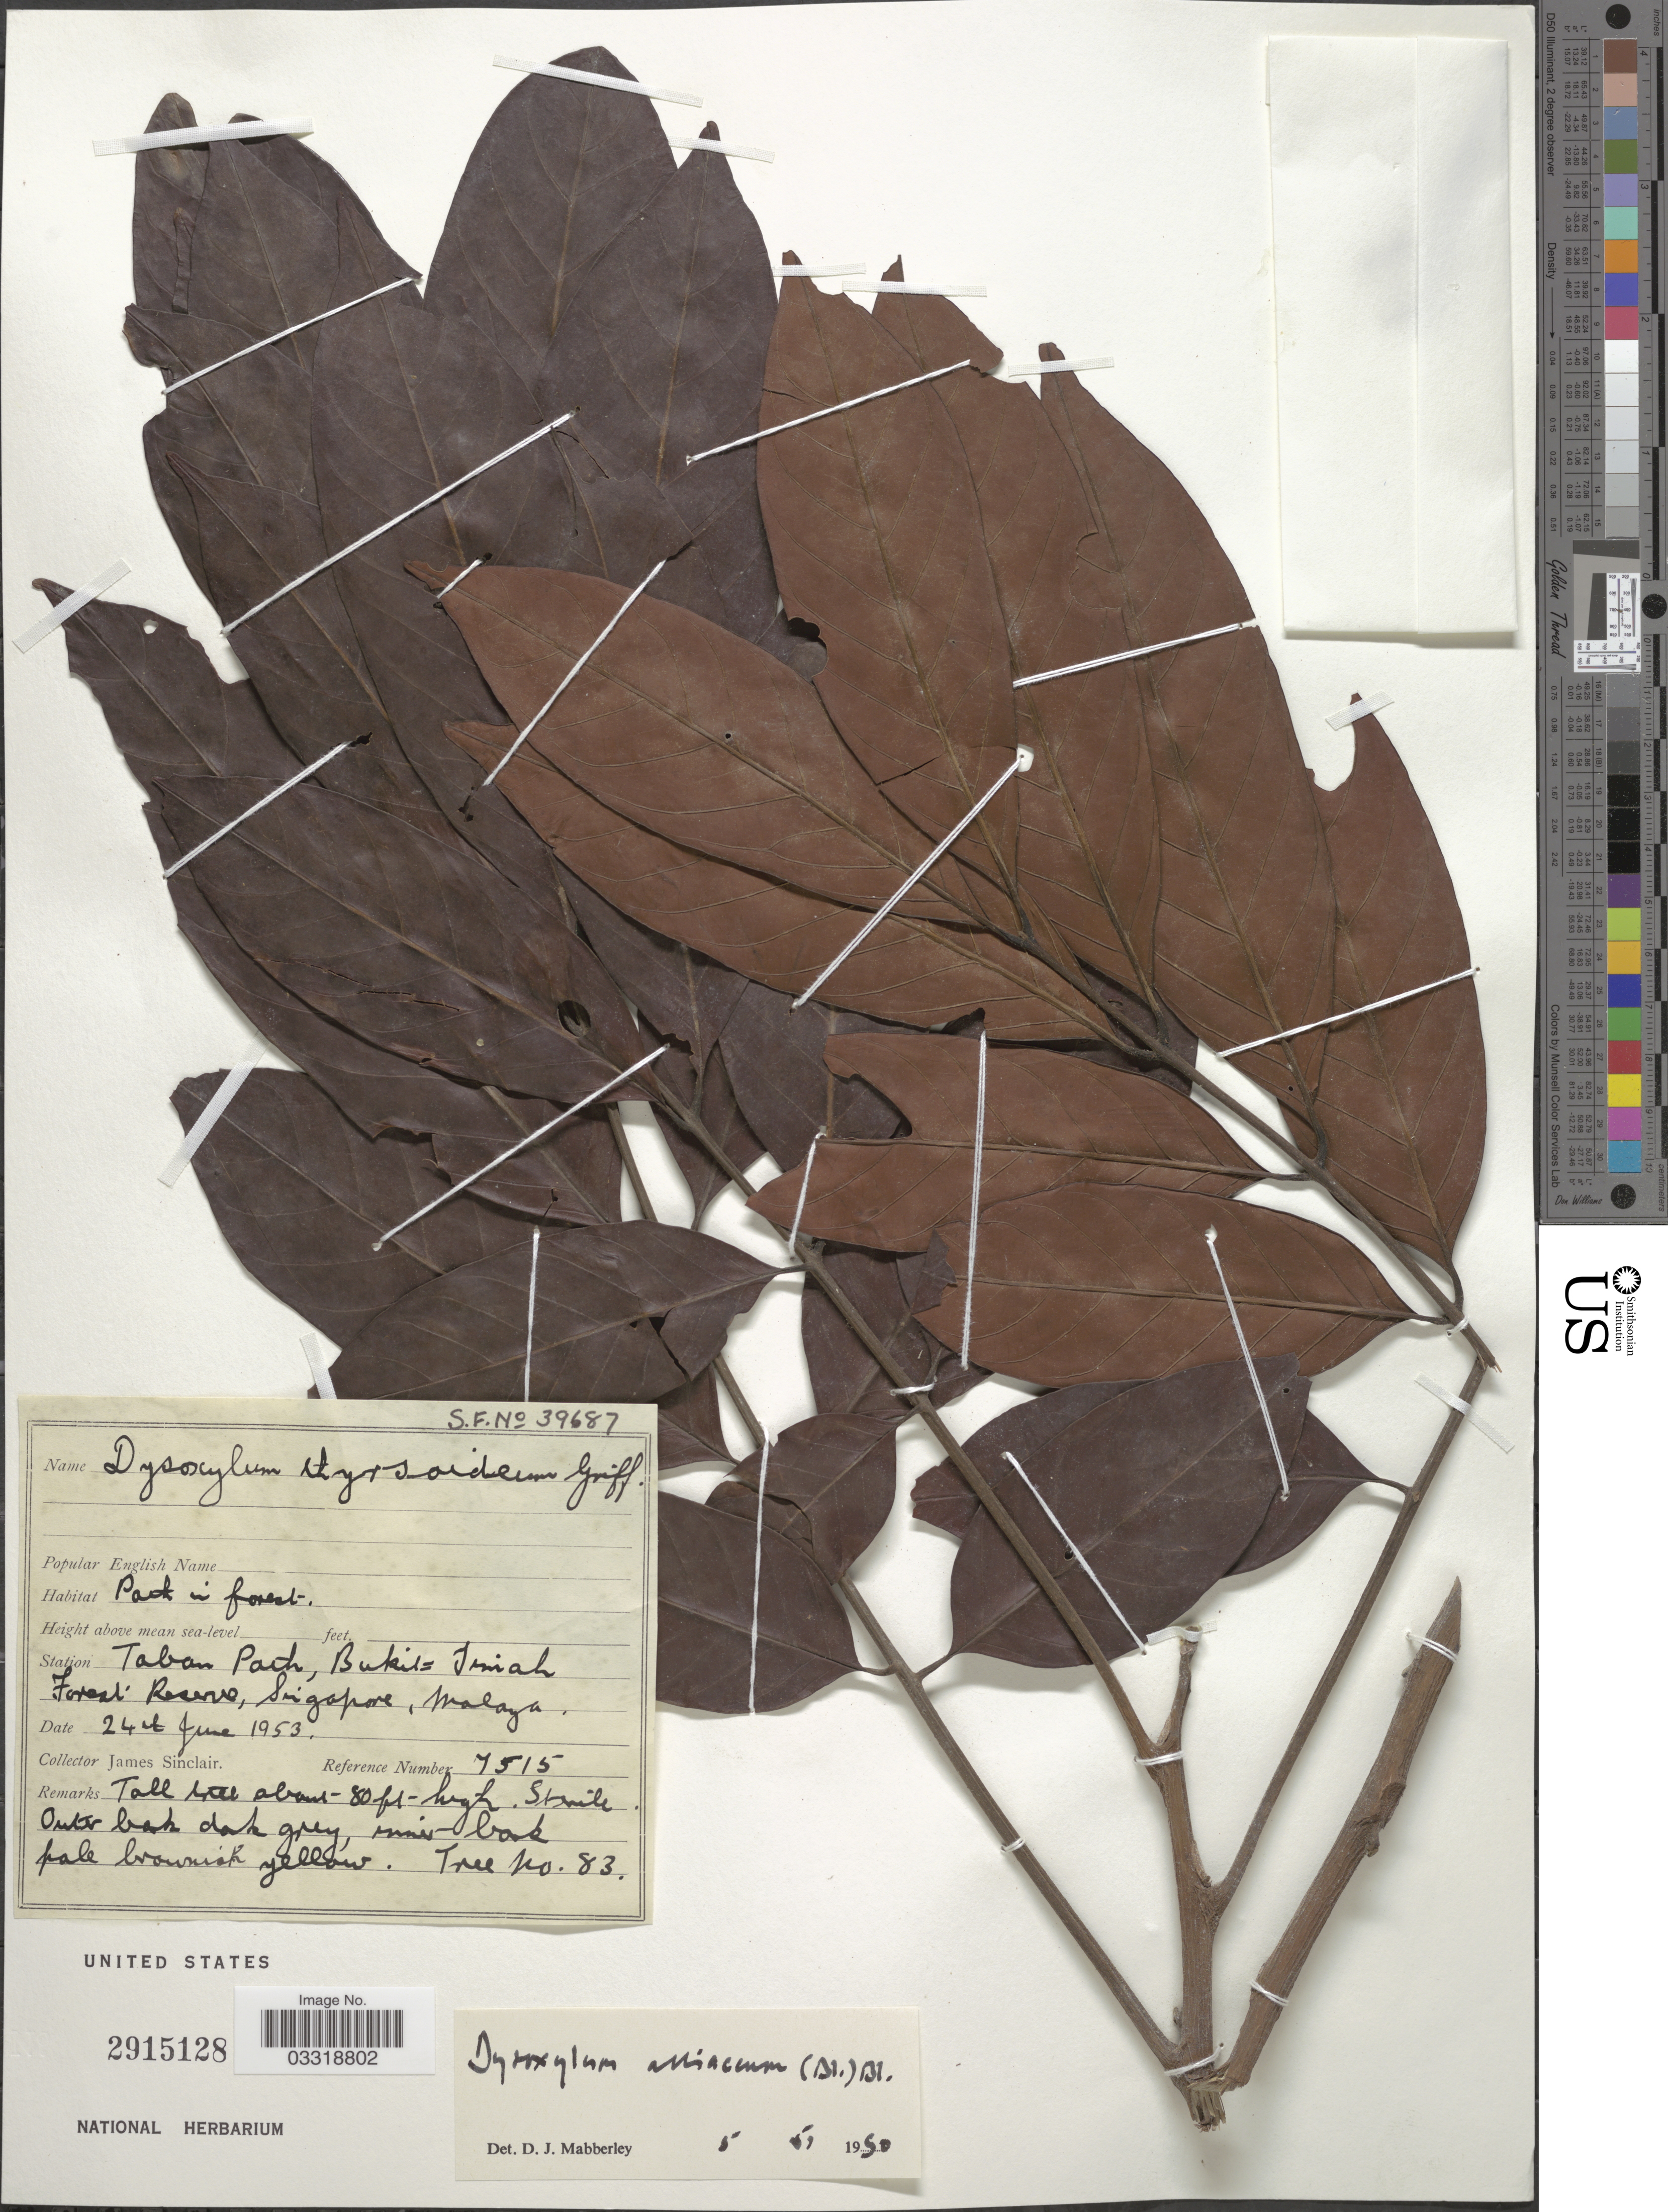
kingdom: Plantae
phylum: Tracheophyta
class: Magnoliopsida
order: Sapindales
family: Meliaceae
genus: Prasoxylon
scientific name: Prasoxylon alliaceum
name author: (Blume) M. Roem.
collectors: J. Sinclair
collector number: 7515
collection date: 1953-06-24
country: Singapore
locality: Station Taban Path, Bukit Tesiah Forest Reserve, Malaya.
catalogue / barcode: US 2915128